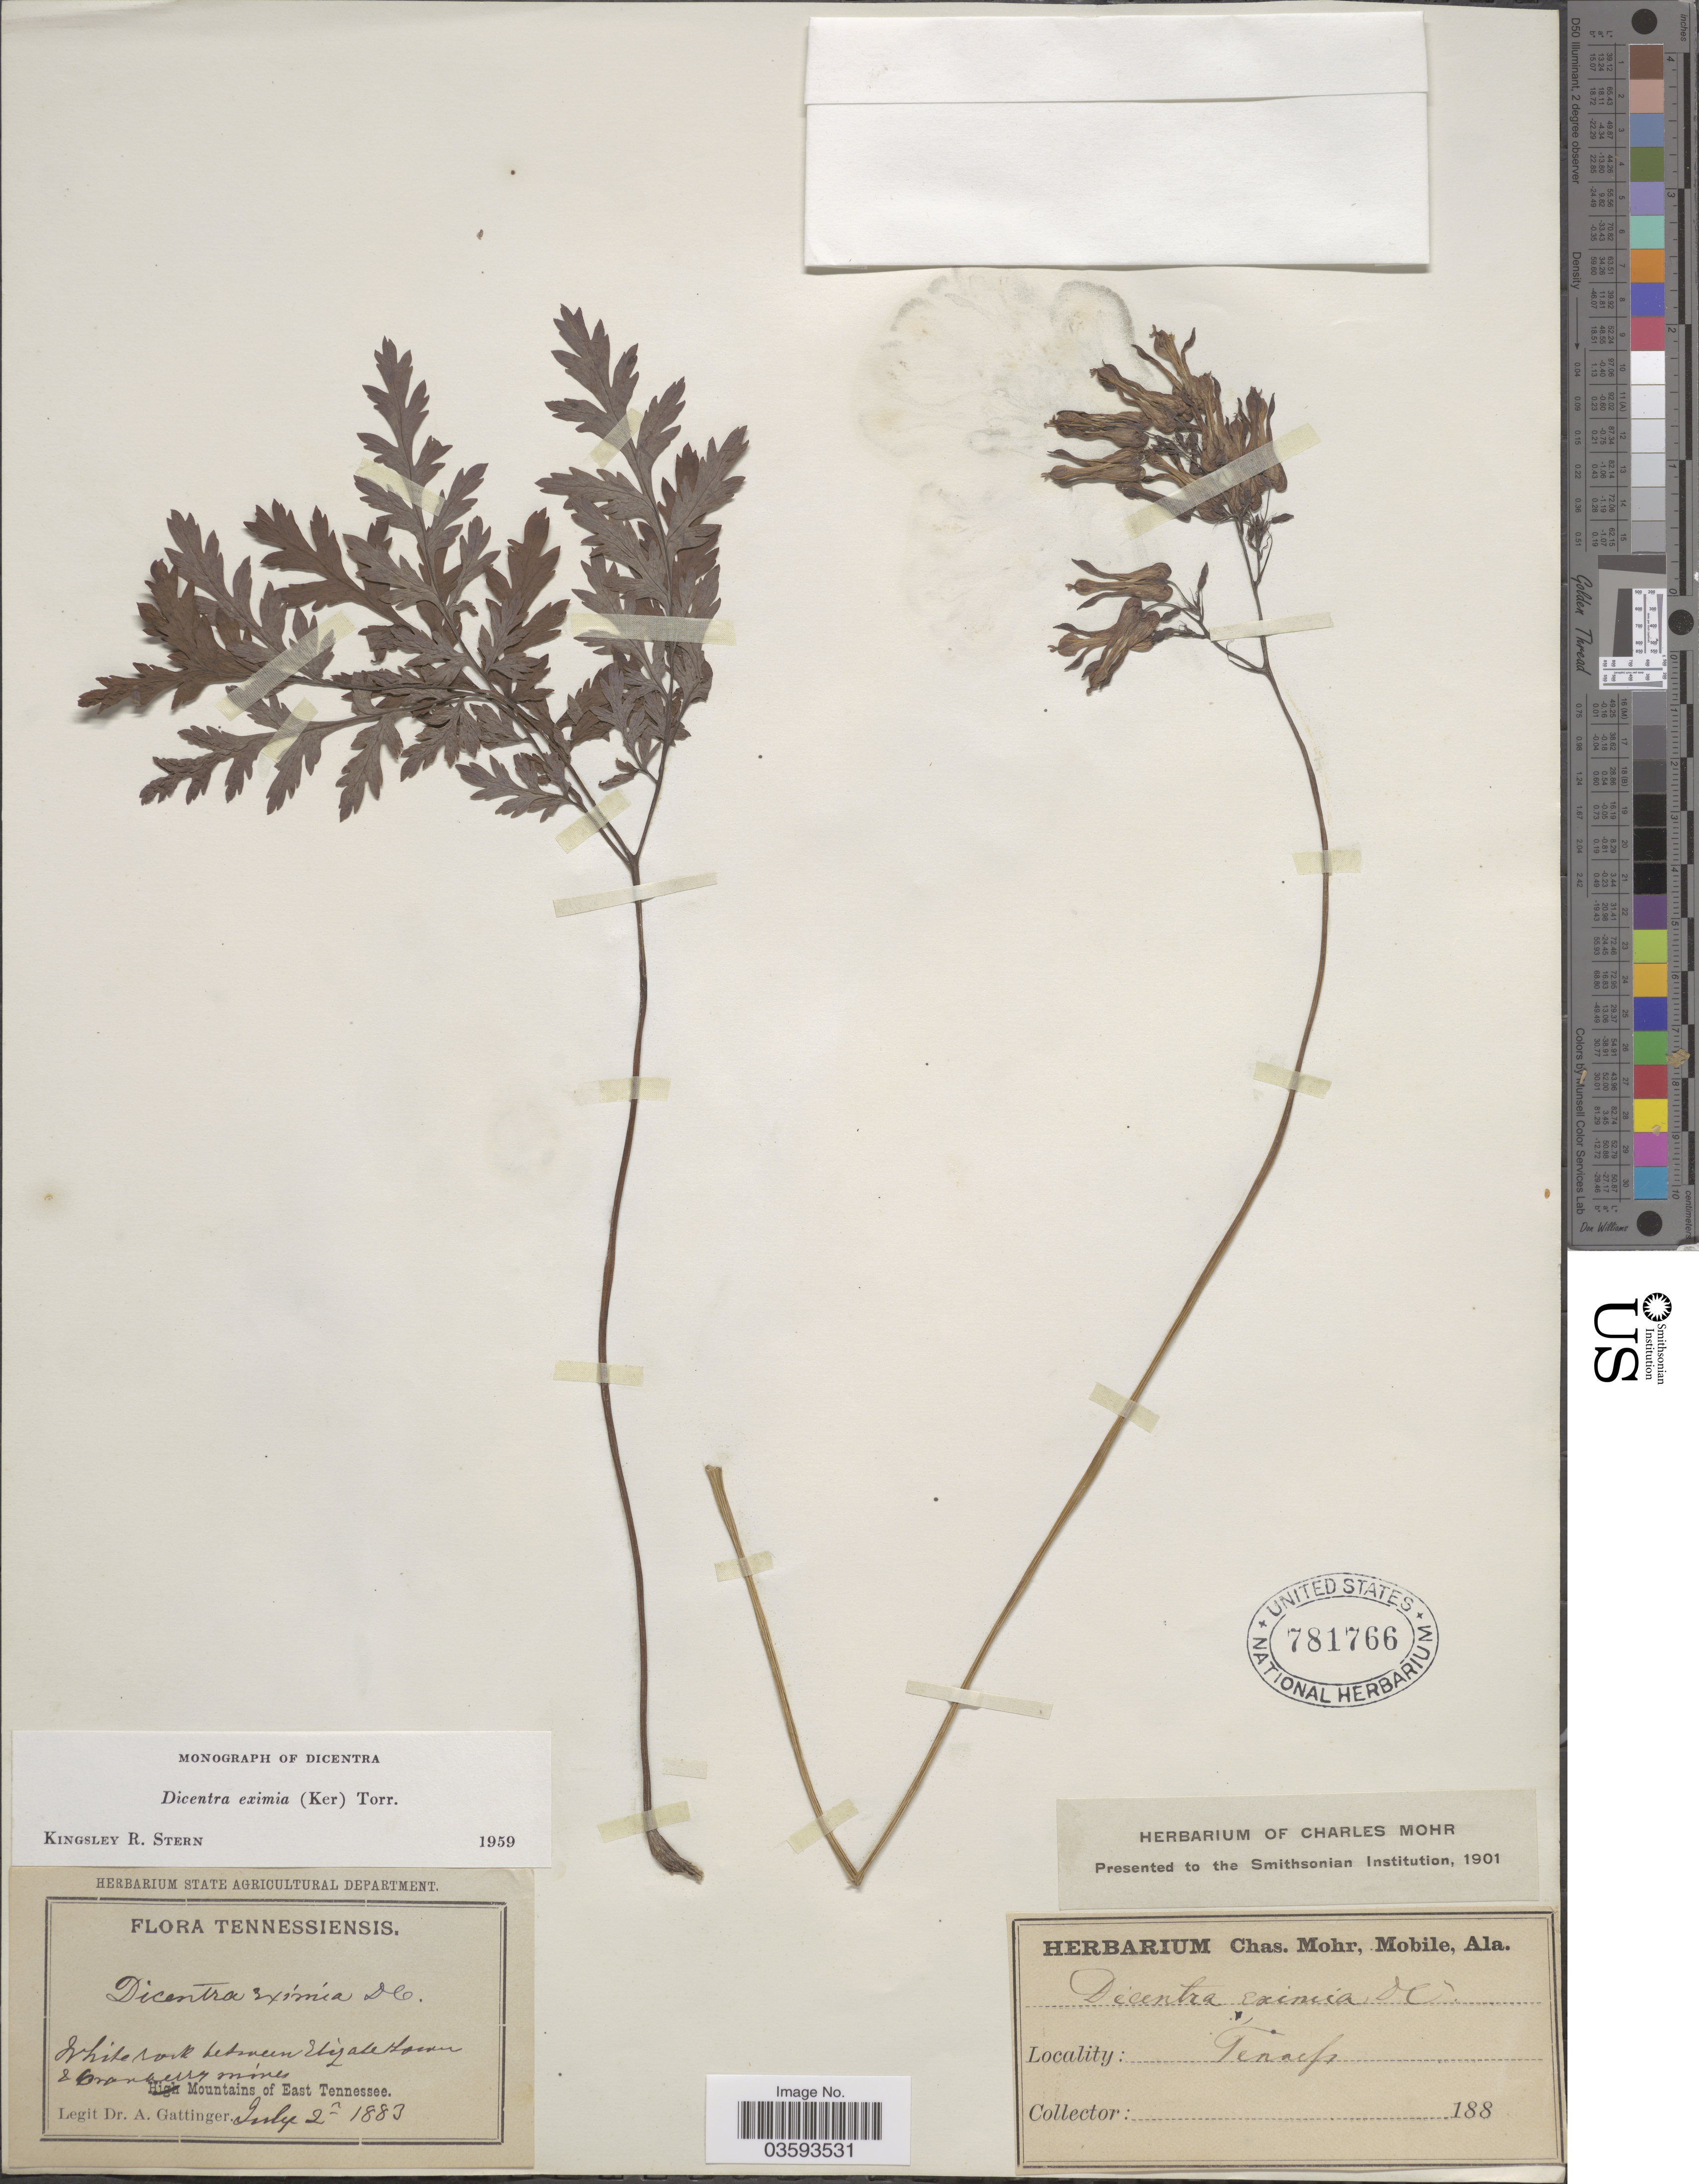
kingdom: Plantae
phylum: Tracheophyta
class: Magnoliopsida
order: Ranunculales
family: Papaveraceae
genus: Dicentra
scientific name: Dicentra eximia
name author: (Ker Gawl.) Torr.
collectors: A. Gattinger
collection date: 1883-07-02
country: United States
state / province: Tennessee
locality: Tennessiensis. White rock between Elizabethtown & Cranberry Mines. Mountains of East Tennessee.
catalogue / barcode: US 781766